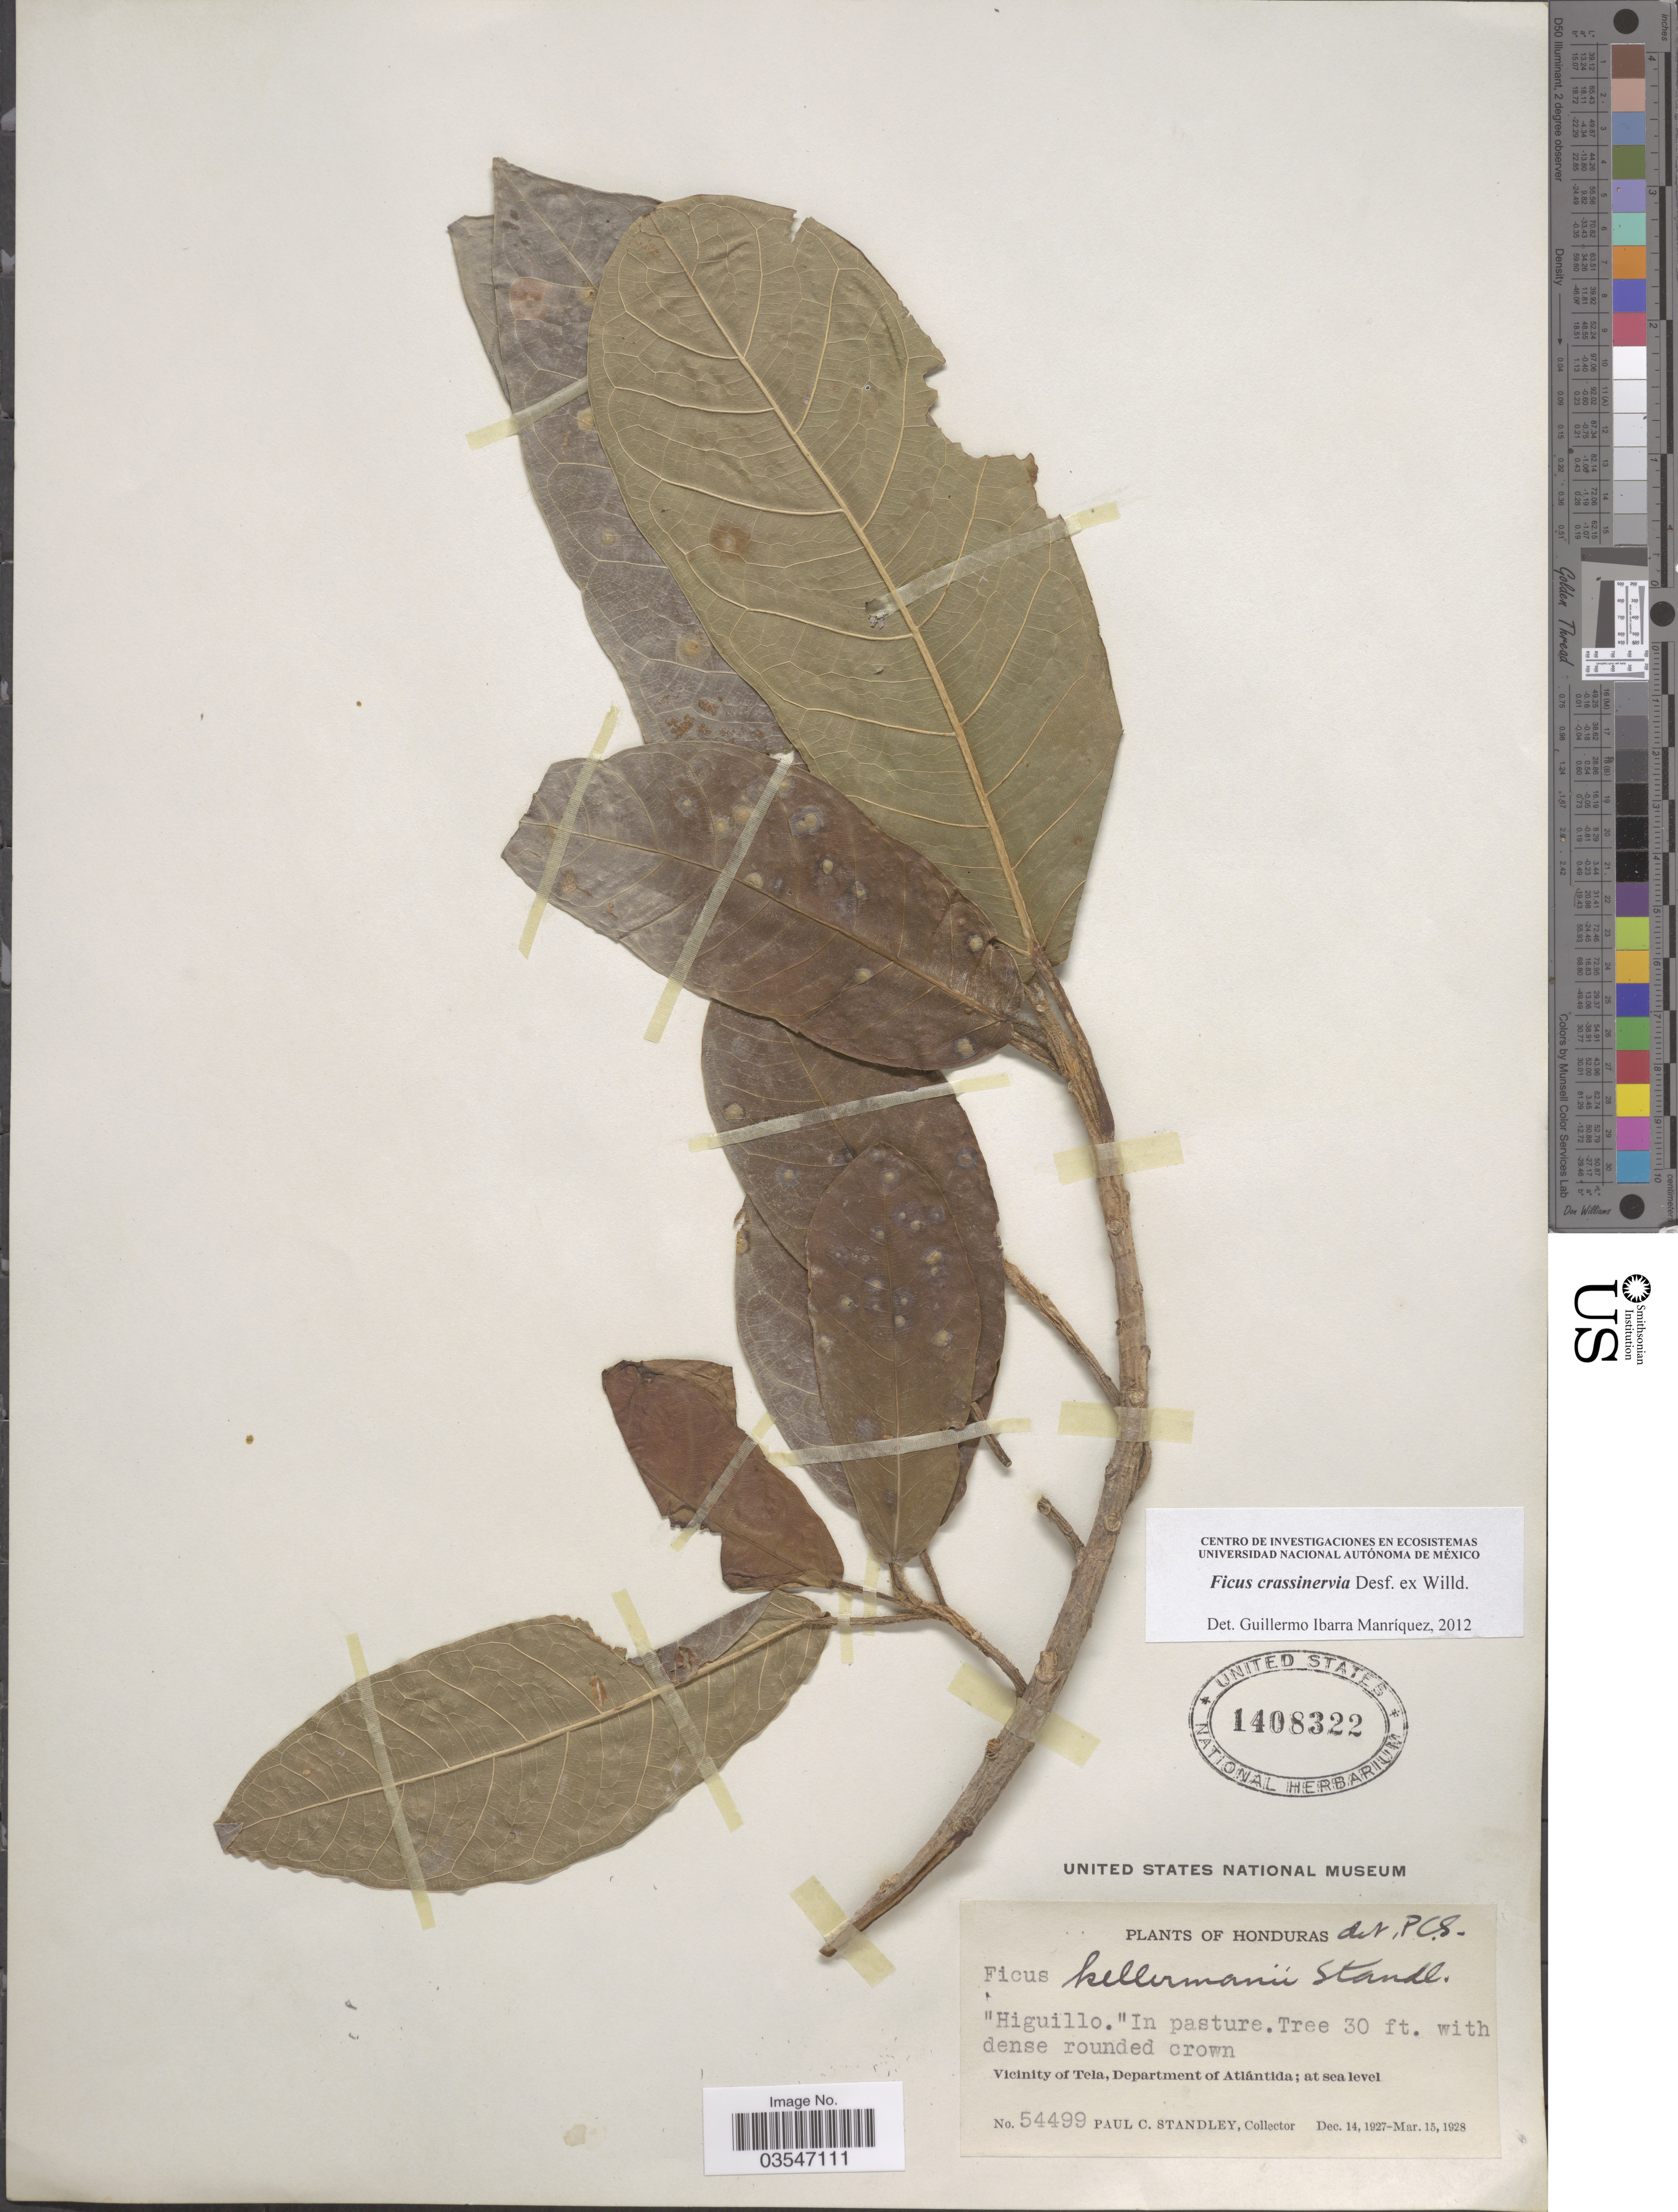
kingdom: Plantae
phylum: Tracheophyta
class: Magnoliopsida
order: Rosales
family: Moraceae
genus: Ficus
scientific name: Ficus crassinervia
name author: Desf. ex Willd.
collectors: P. C. Standley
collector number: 54499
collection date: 1927-12-14/1928-03-15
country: Honduras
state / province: Atlantida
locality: Vicinity of Tela, Department of Atlántida.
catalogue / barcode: US 1408322